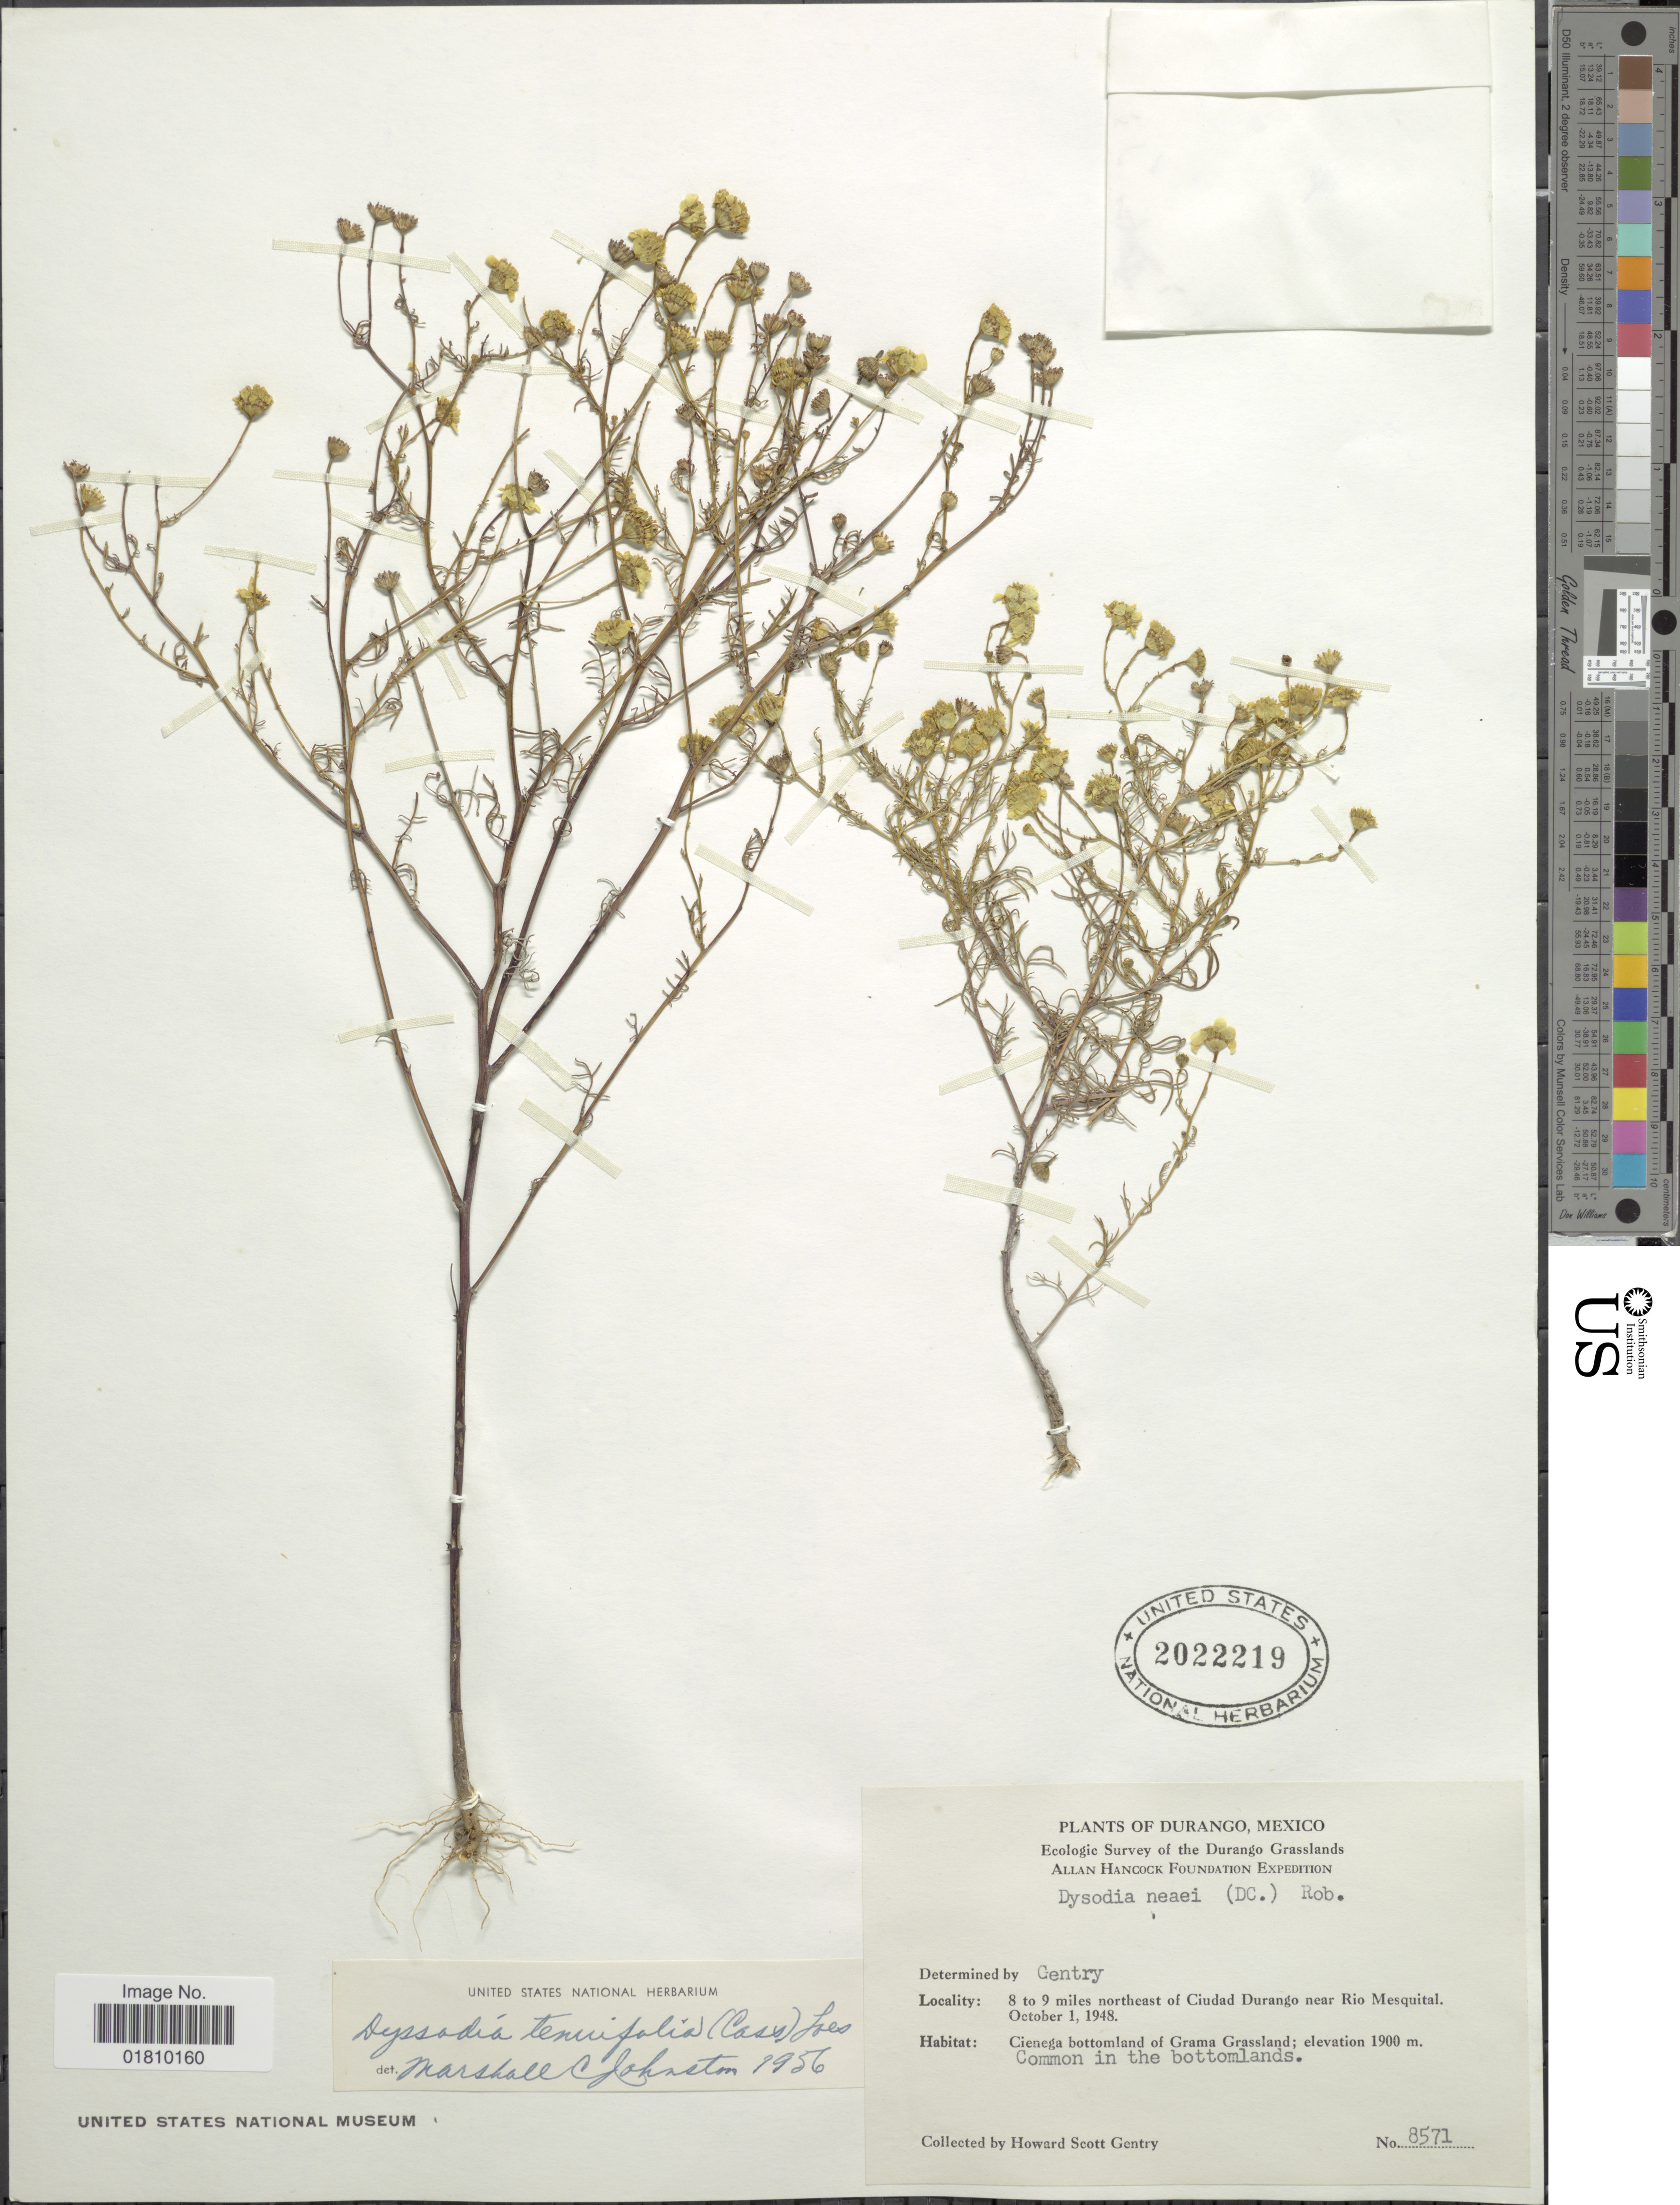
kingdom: Plantae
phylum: Tracheophyta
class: Magnoliopsida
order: Asterales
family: Asteraceae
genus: Thymophylla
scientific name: Thymophylla tenuifolia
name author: (Cass.) Rydb.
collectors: H. S. Gentry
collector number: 8571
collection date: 1948-10-01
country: Mexico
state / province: Durango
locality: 8 to 9 miles northeast of Ciudad Durango near Rio Mesquital, Cienega bottomland of Grama Grassland, common in the bottomlands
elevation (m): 1900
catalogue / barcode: US 2022219